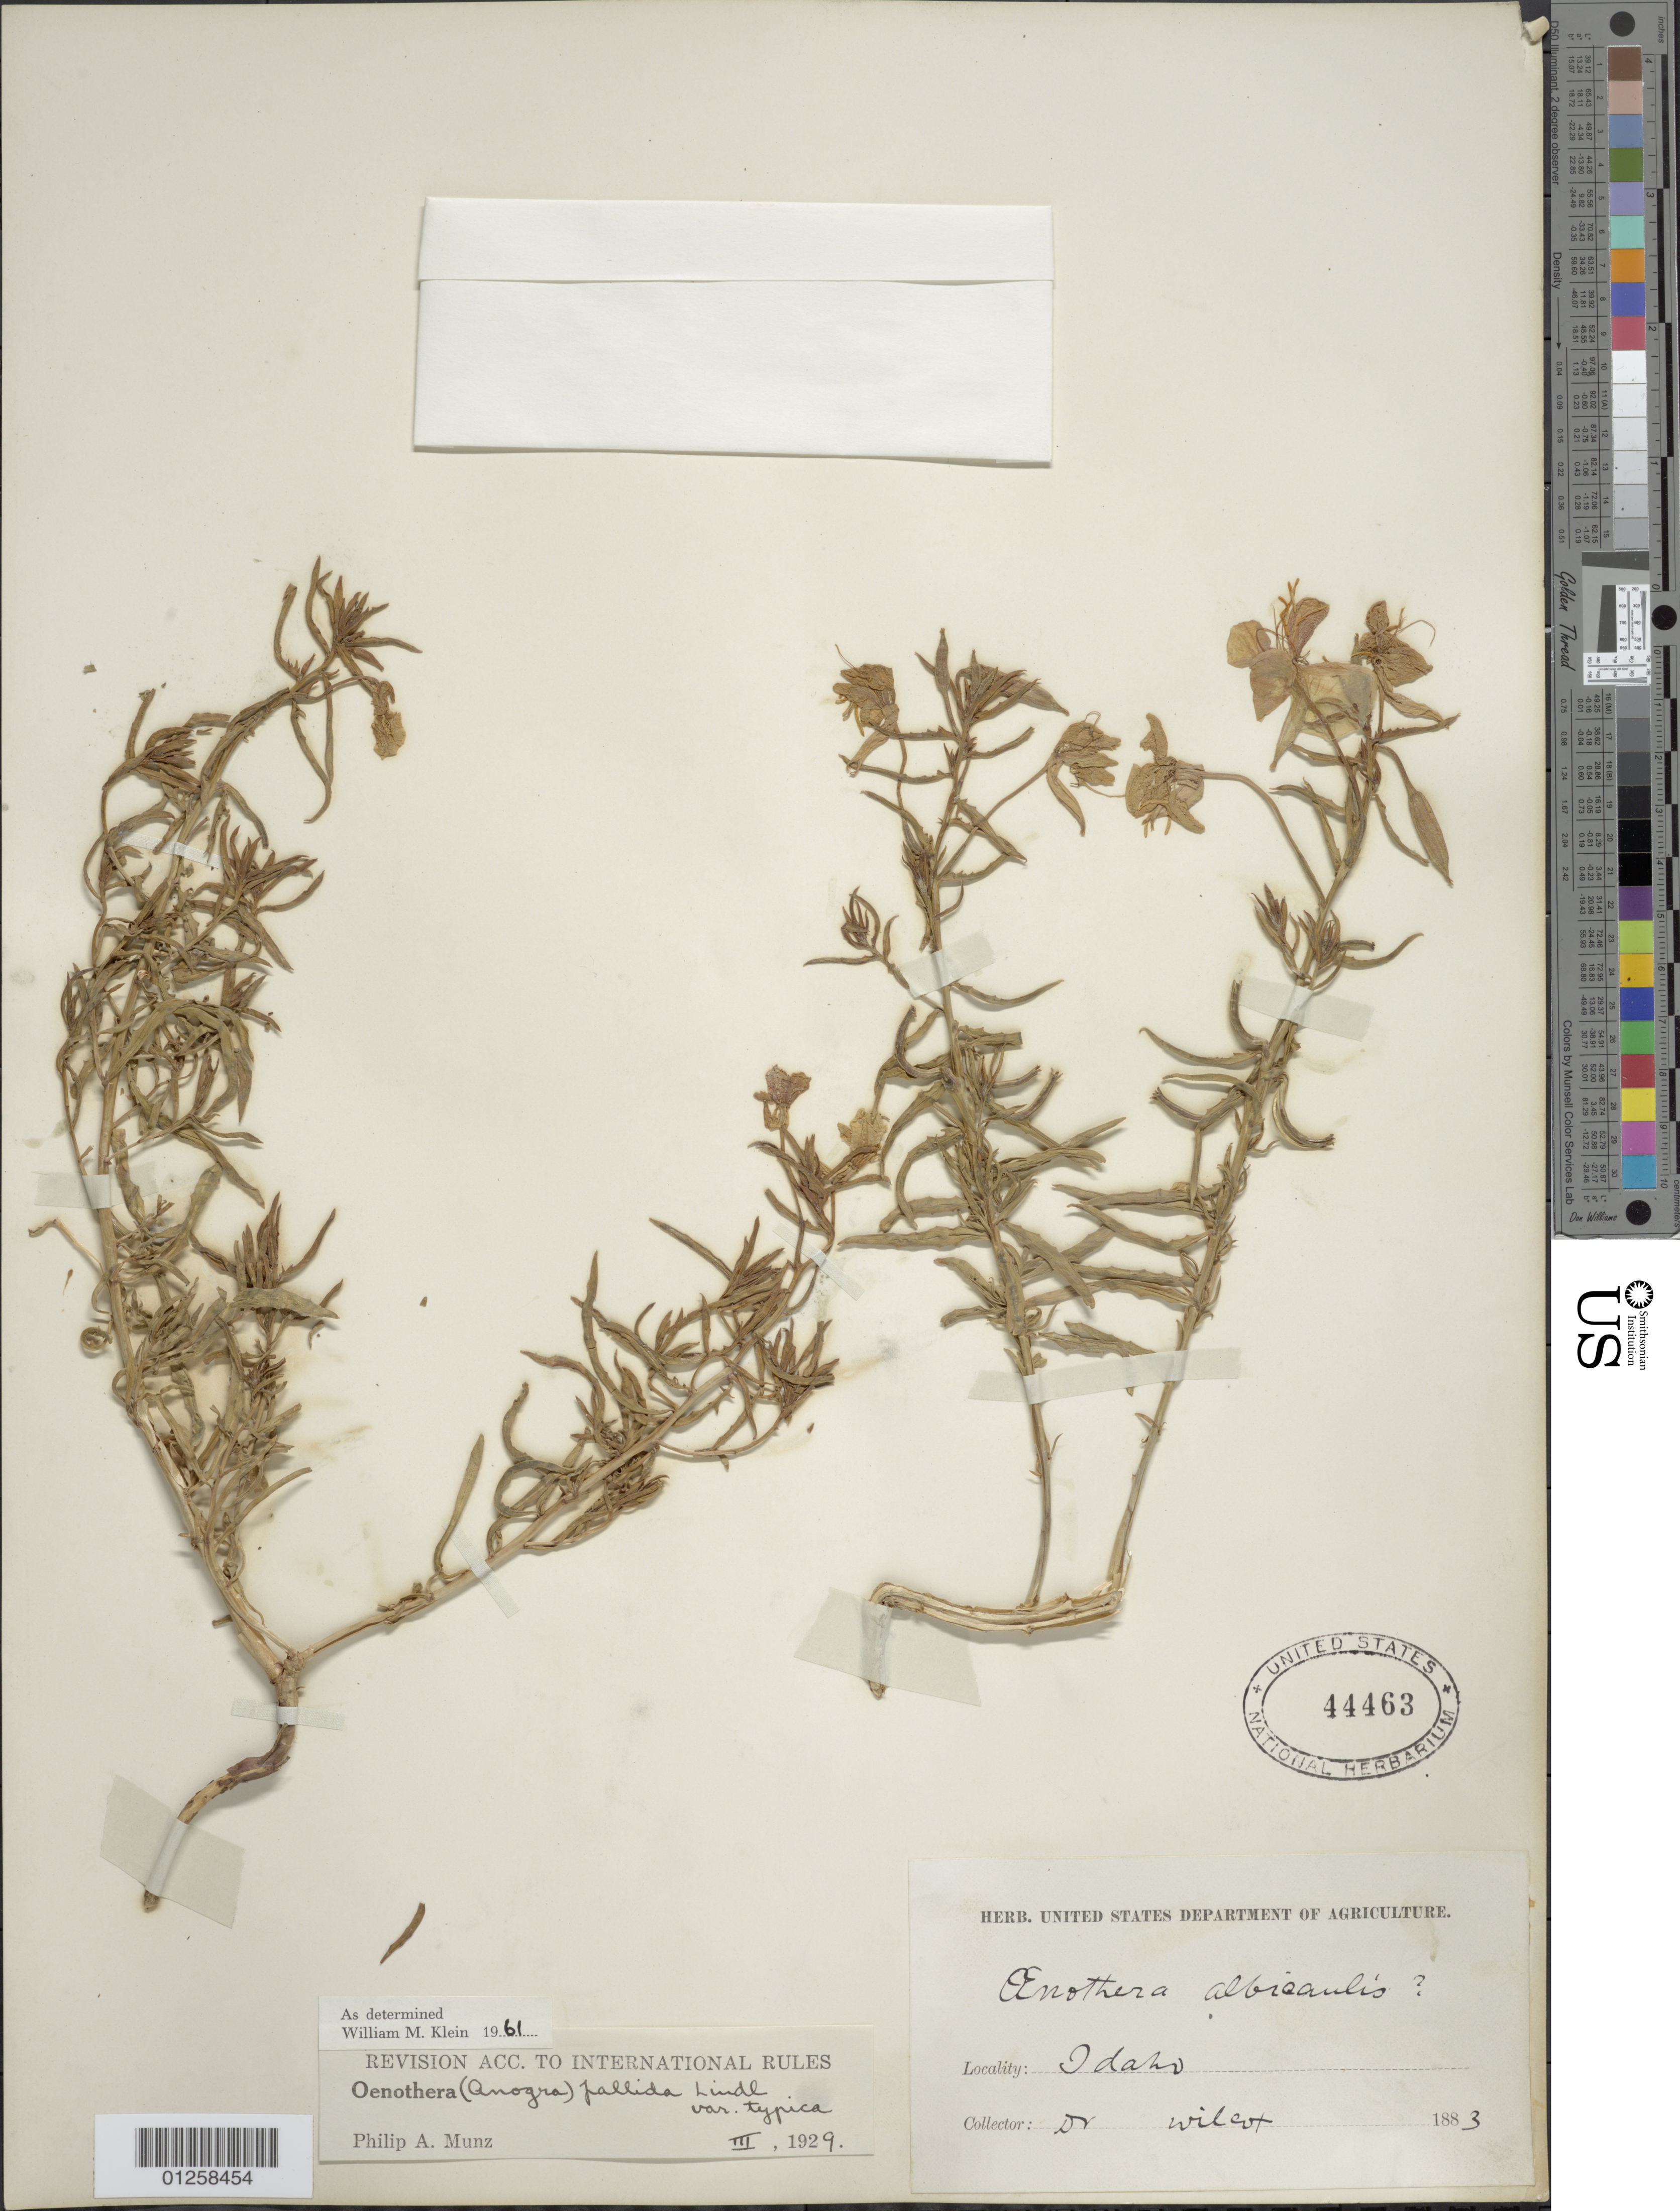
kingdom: Plantae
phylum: Tracheophyta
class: Magnoliopsida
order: Myrtales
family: Onagraceae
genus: Oenothera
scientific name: Oenothera pallida subsp. pallida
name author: Lindl.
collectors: T. E. Wilcox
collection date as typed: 1883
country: United States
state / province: Idaho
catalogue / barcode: US 44463